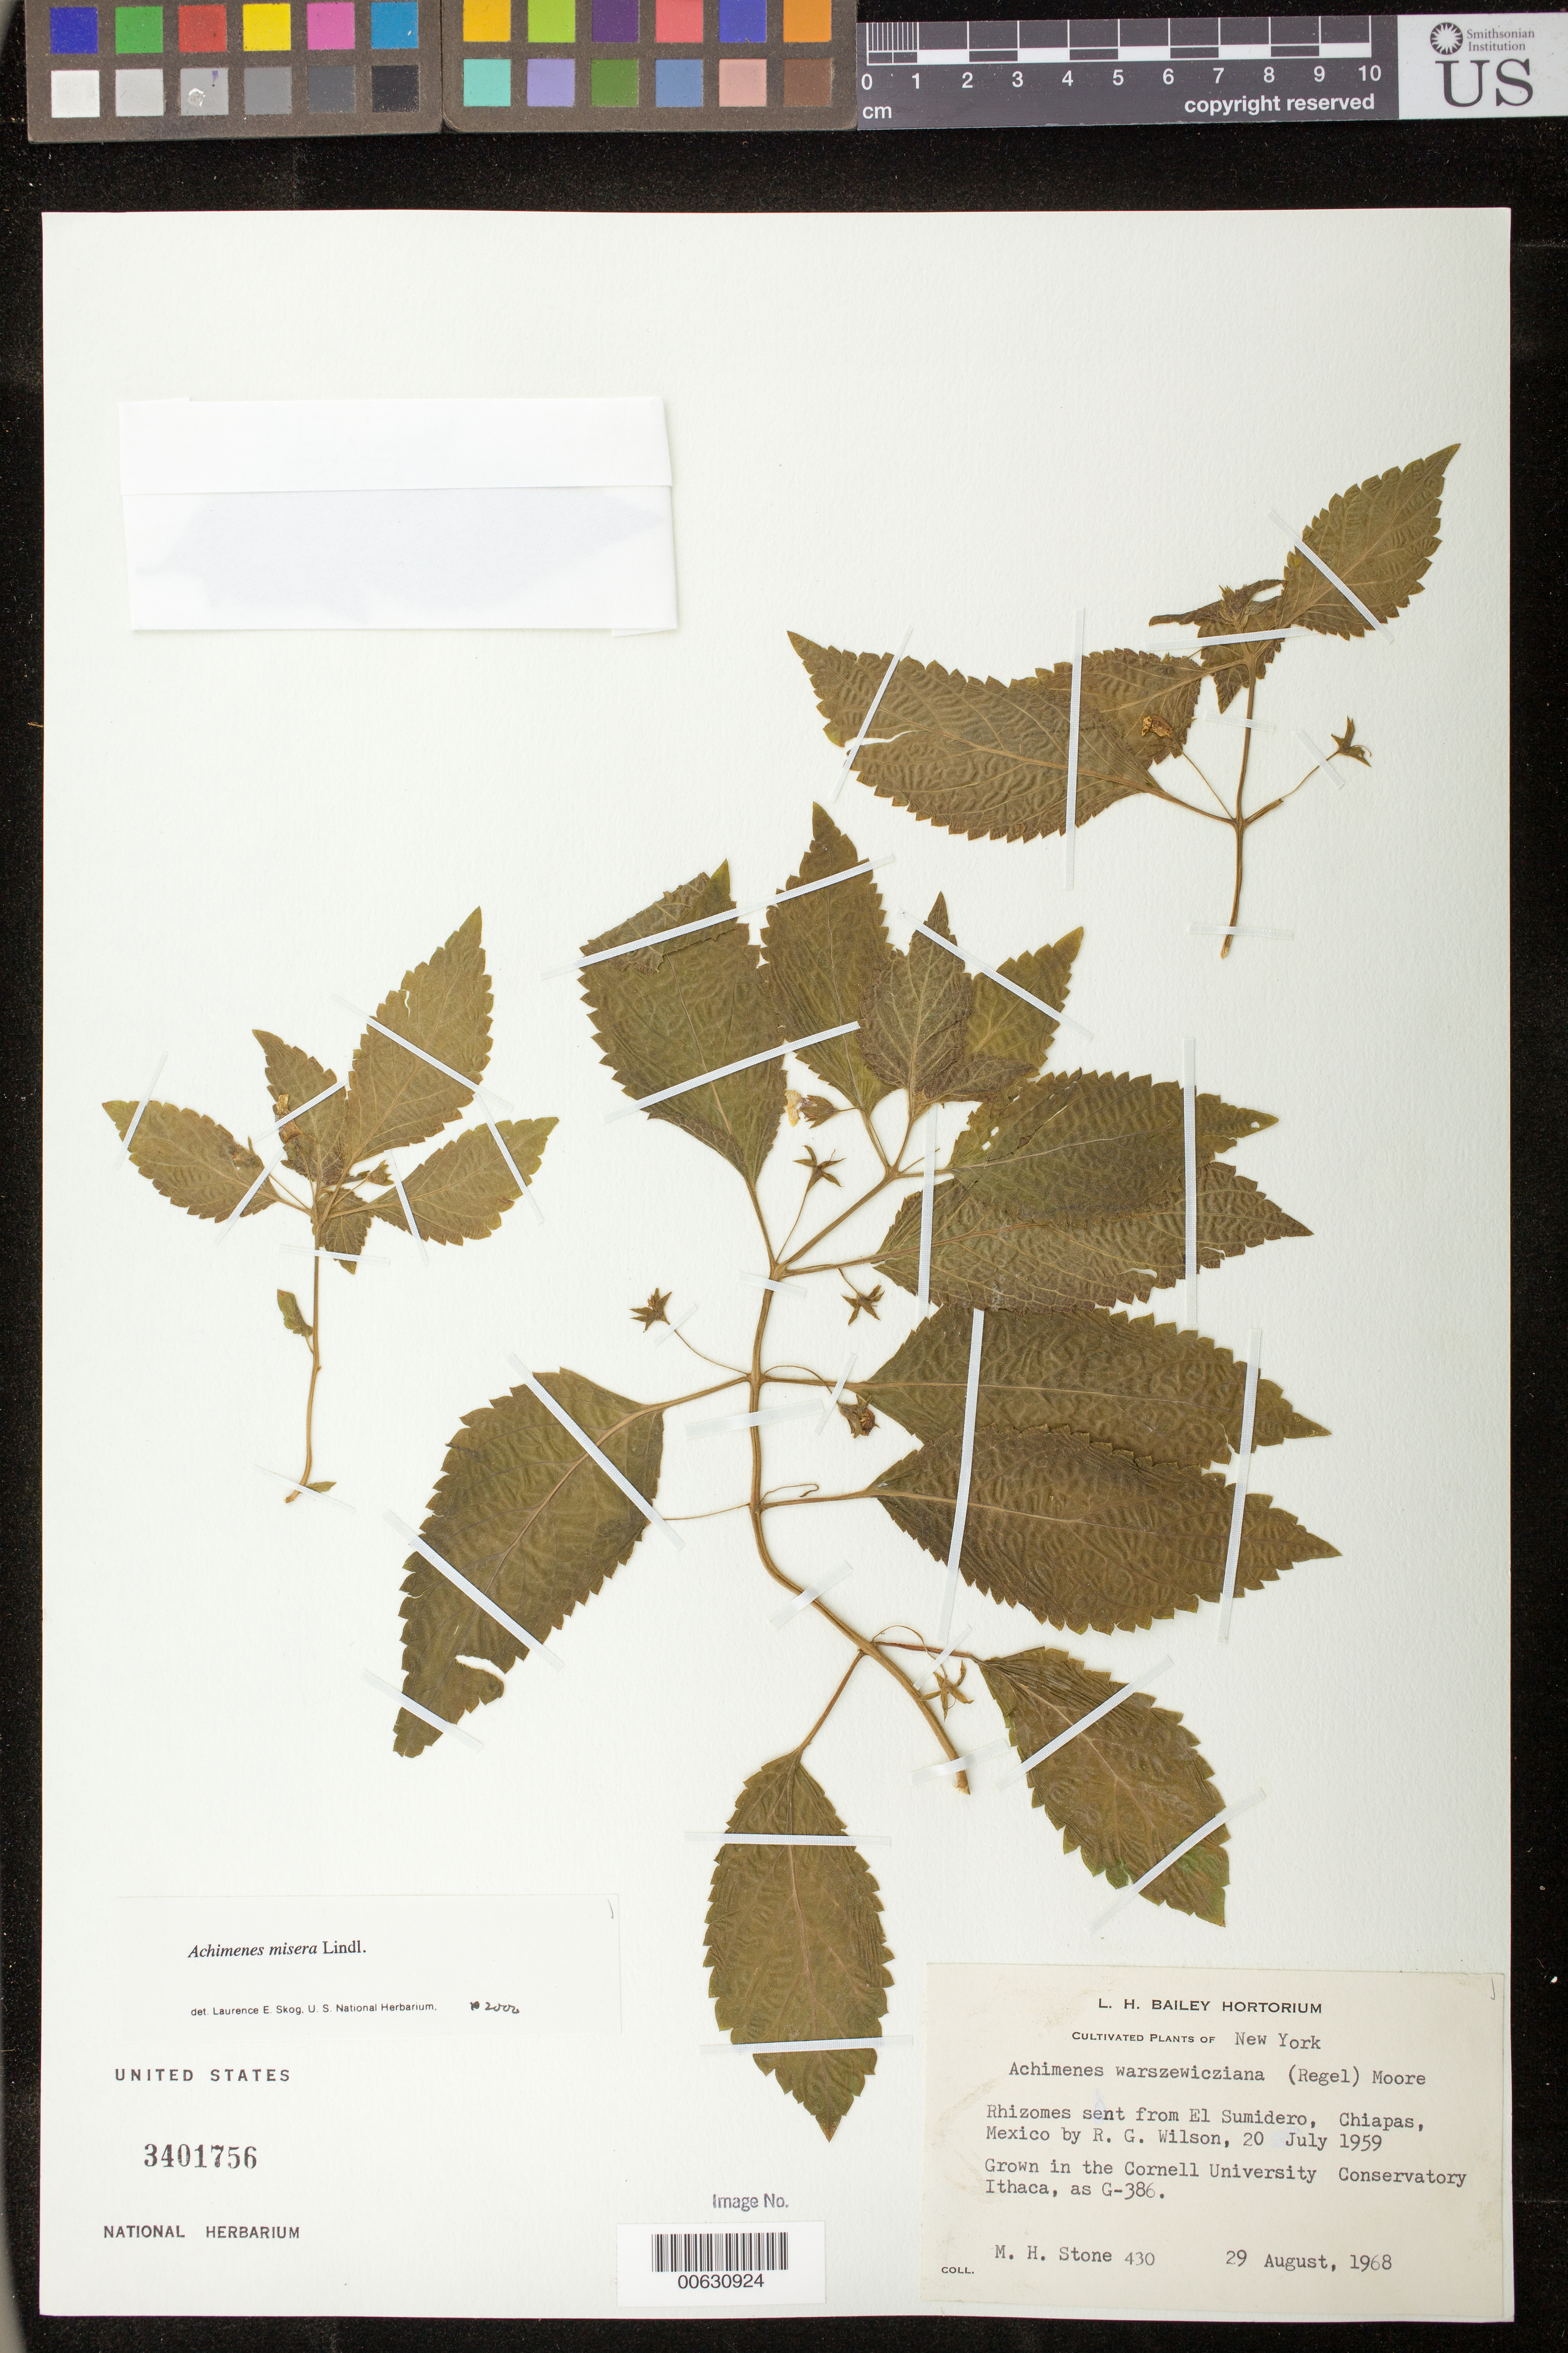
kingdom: Plantae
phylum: Tracheophyta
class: Magnoliopsida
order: Lamiales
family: Gesneriaceae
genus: Achimenes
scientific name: Achimenes misera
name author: Lindl.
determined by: Skog, Laurence E.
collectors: M. Stone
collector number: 430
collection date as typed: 29 Aug 1968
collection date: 1968-08-29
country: Mexico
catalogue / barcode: US 3401756